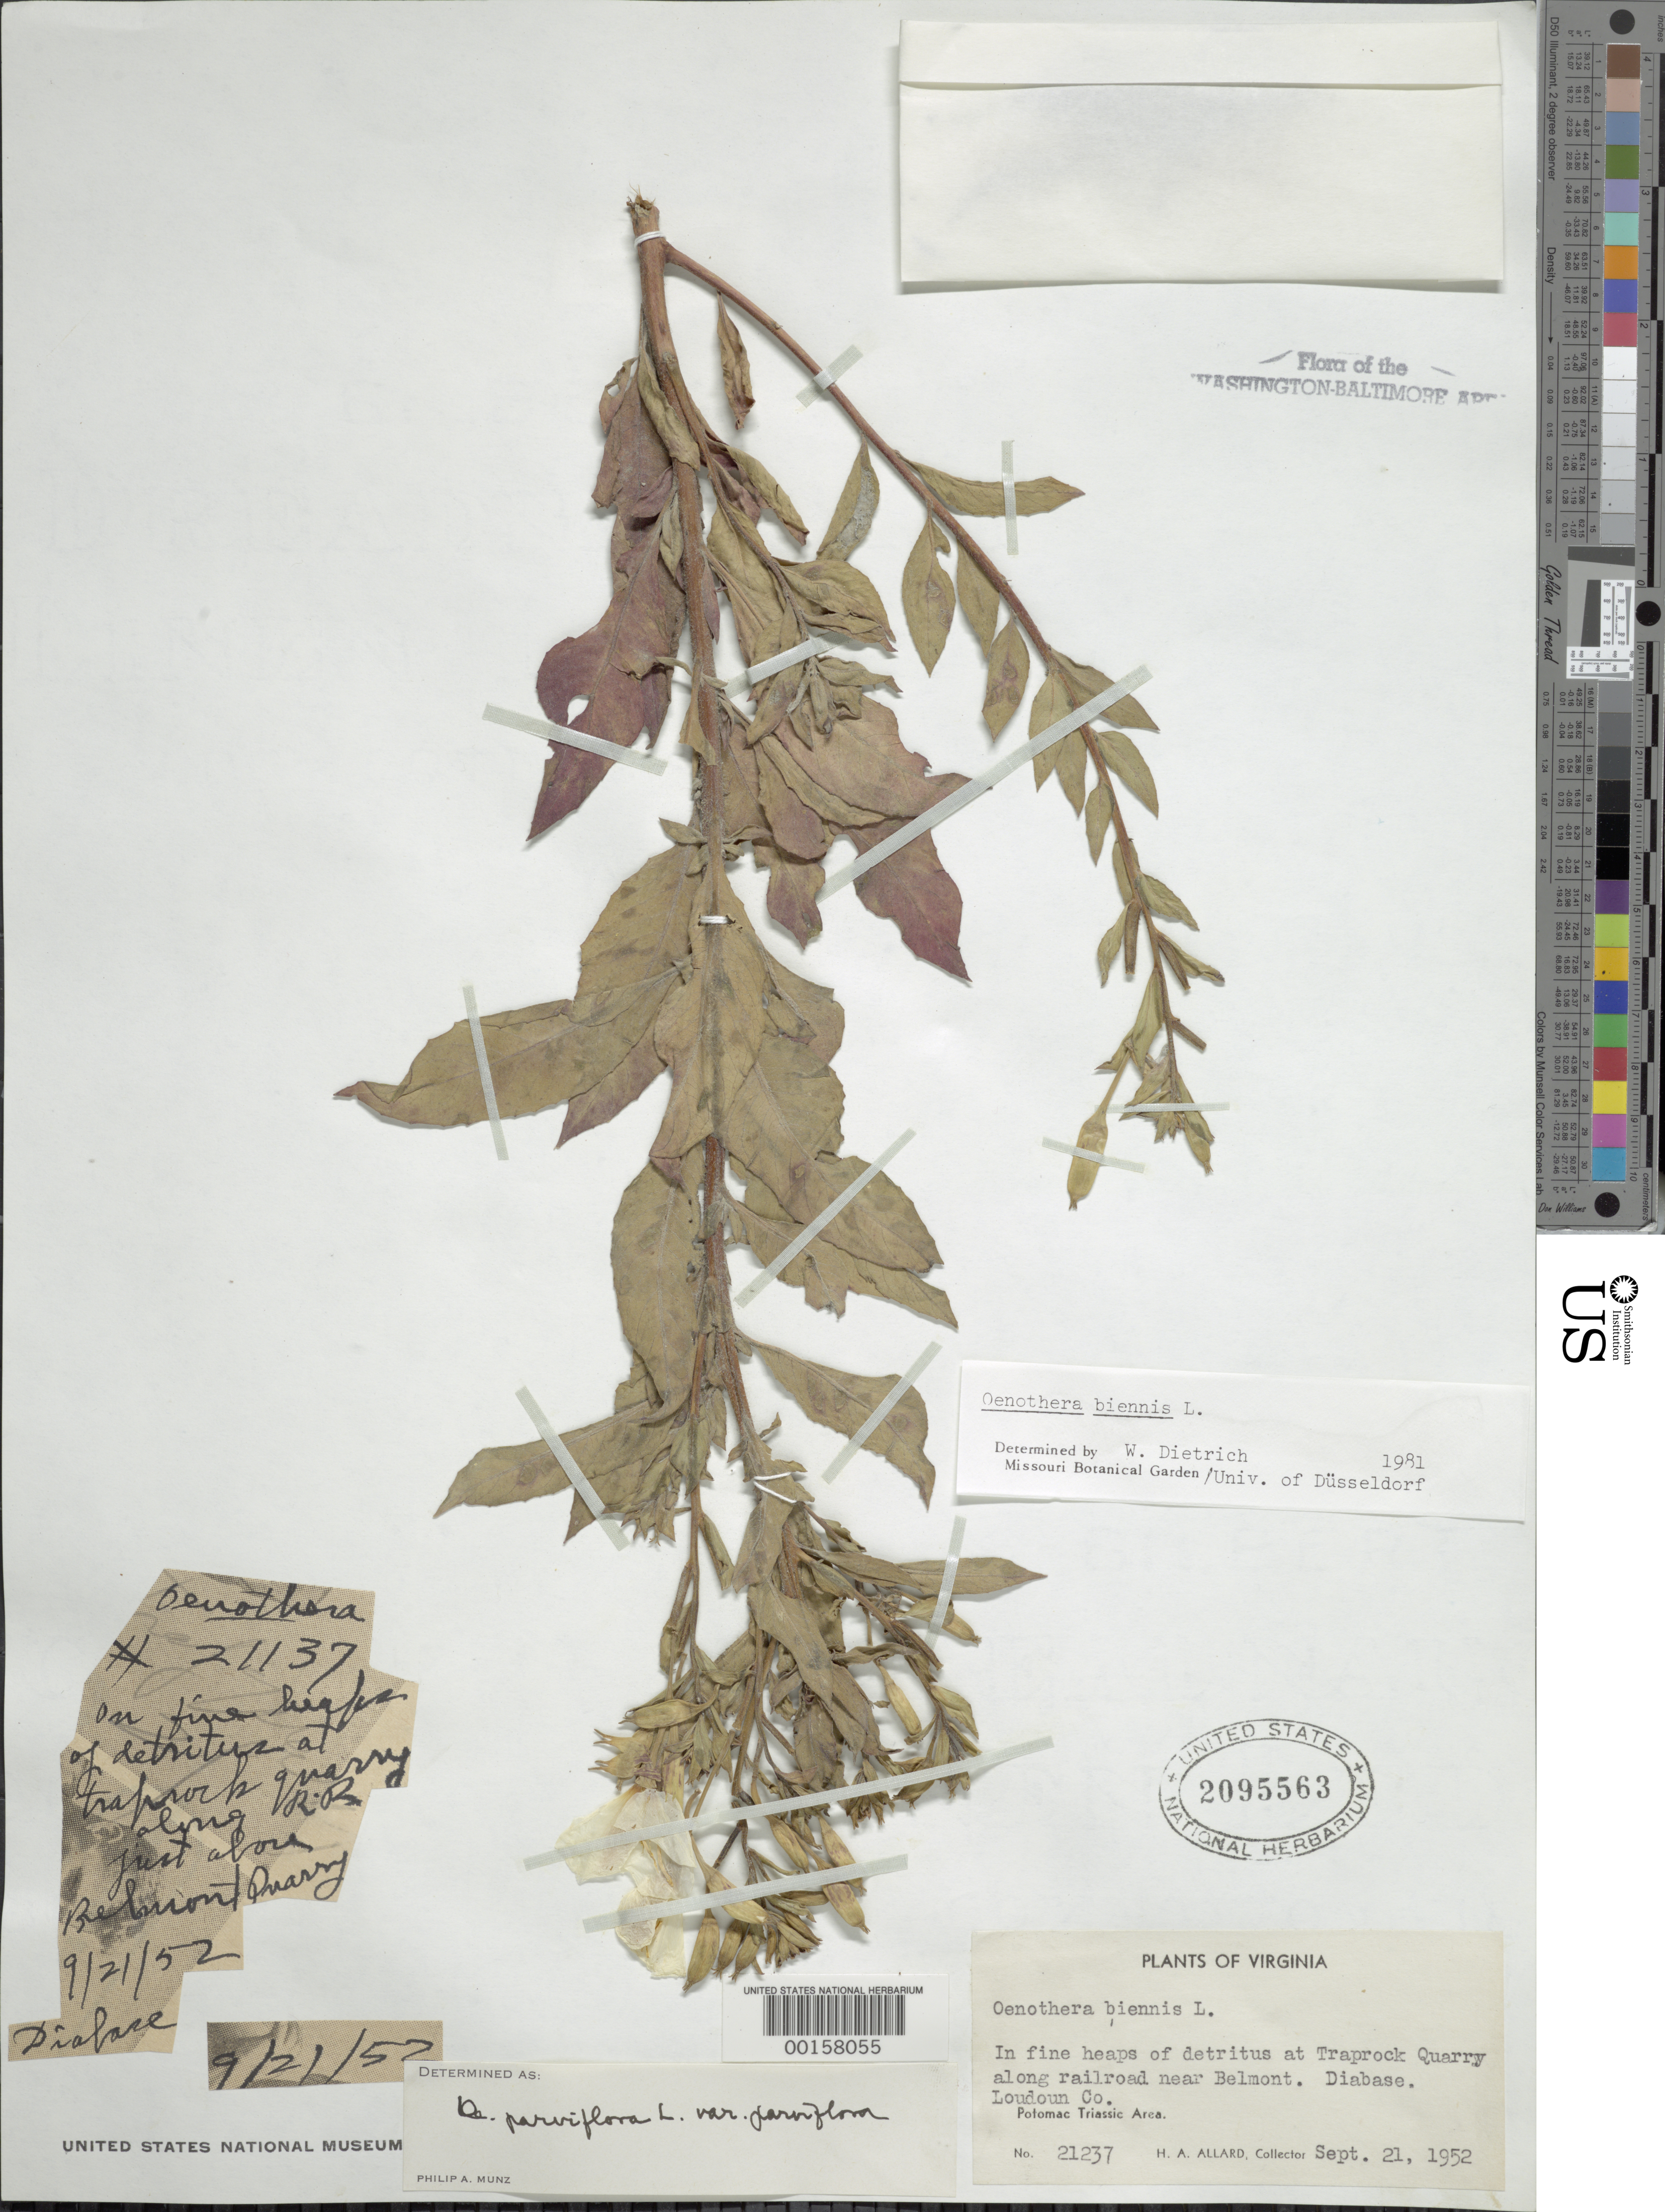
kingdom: Plantae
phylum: Tracheophyta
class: Magnoliopsida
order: Myrtales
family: Onagraceae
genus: Oenothera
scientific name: Oenothera biennis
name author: L.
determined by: Dietrich, W.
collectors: H. A. Allard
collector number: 21237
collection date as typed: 21 Sep 1952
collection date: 1952-09-21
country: United States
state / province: Virginia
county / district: Loudoun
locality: Traprock quarry along R.r. near Belmont, Potomac Triassic area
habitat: In fine heaps of detritus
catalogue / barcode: US 2095563